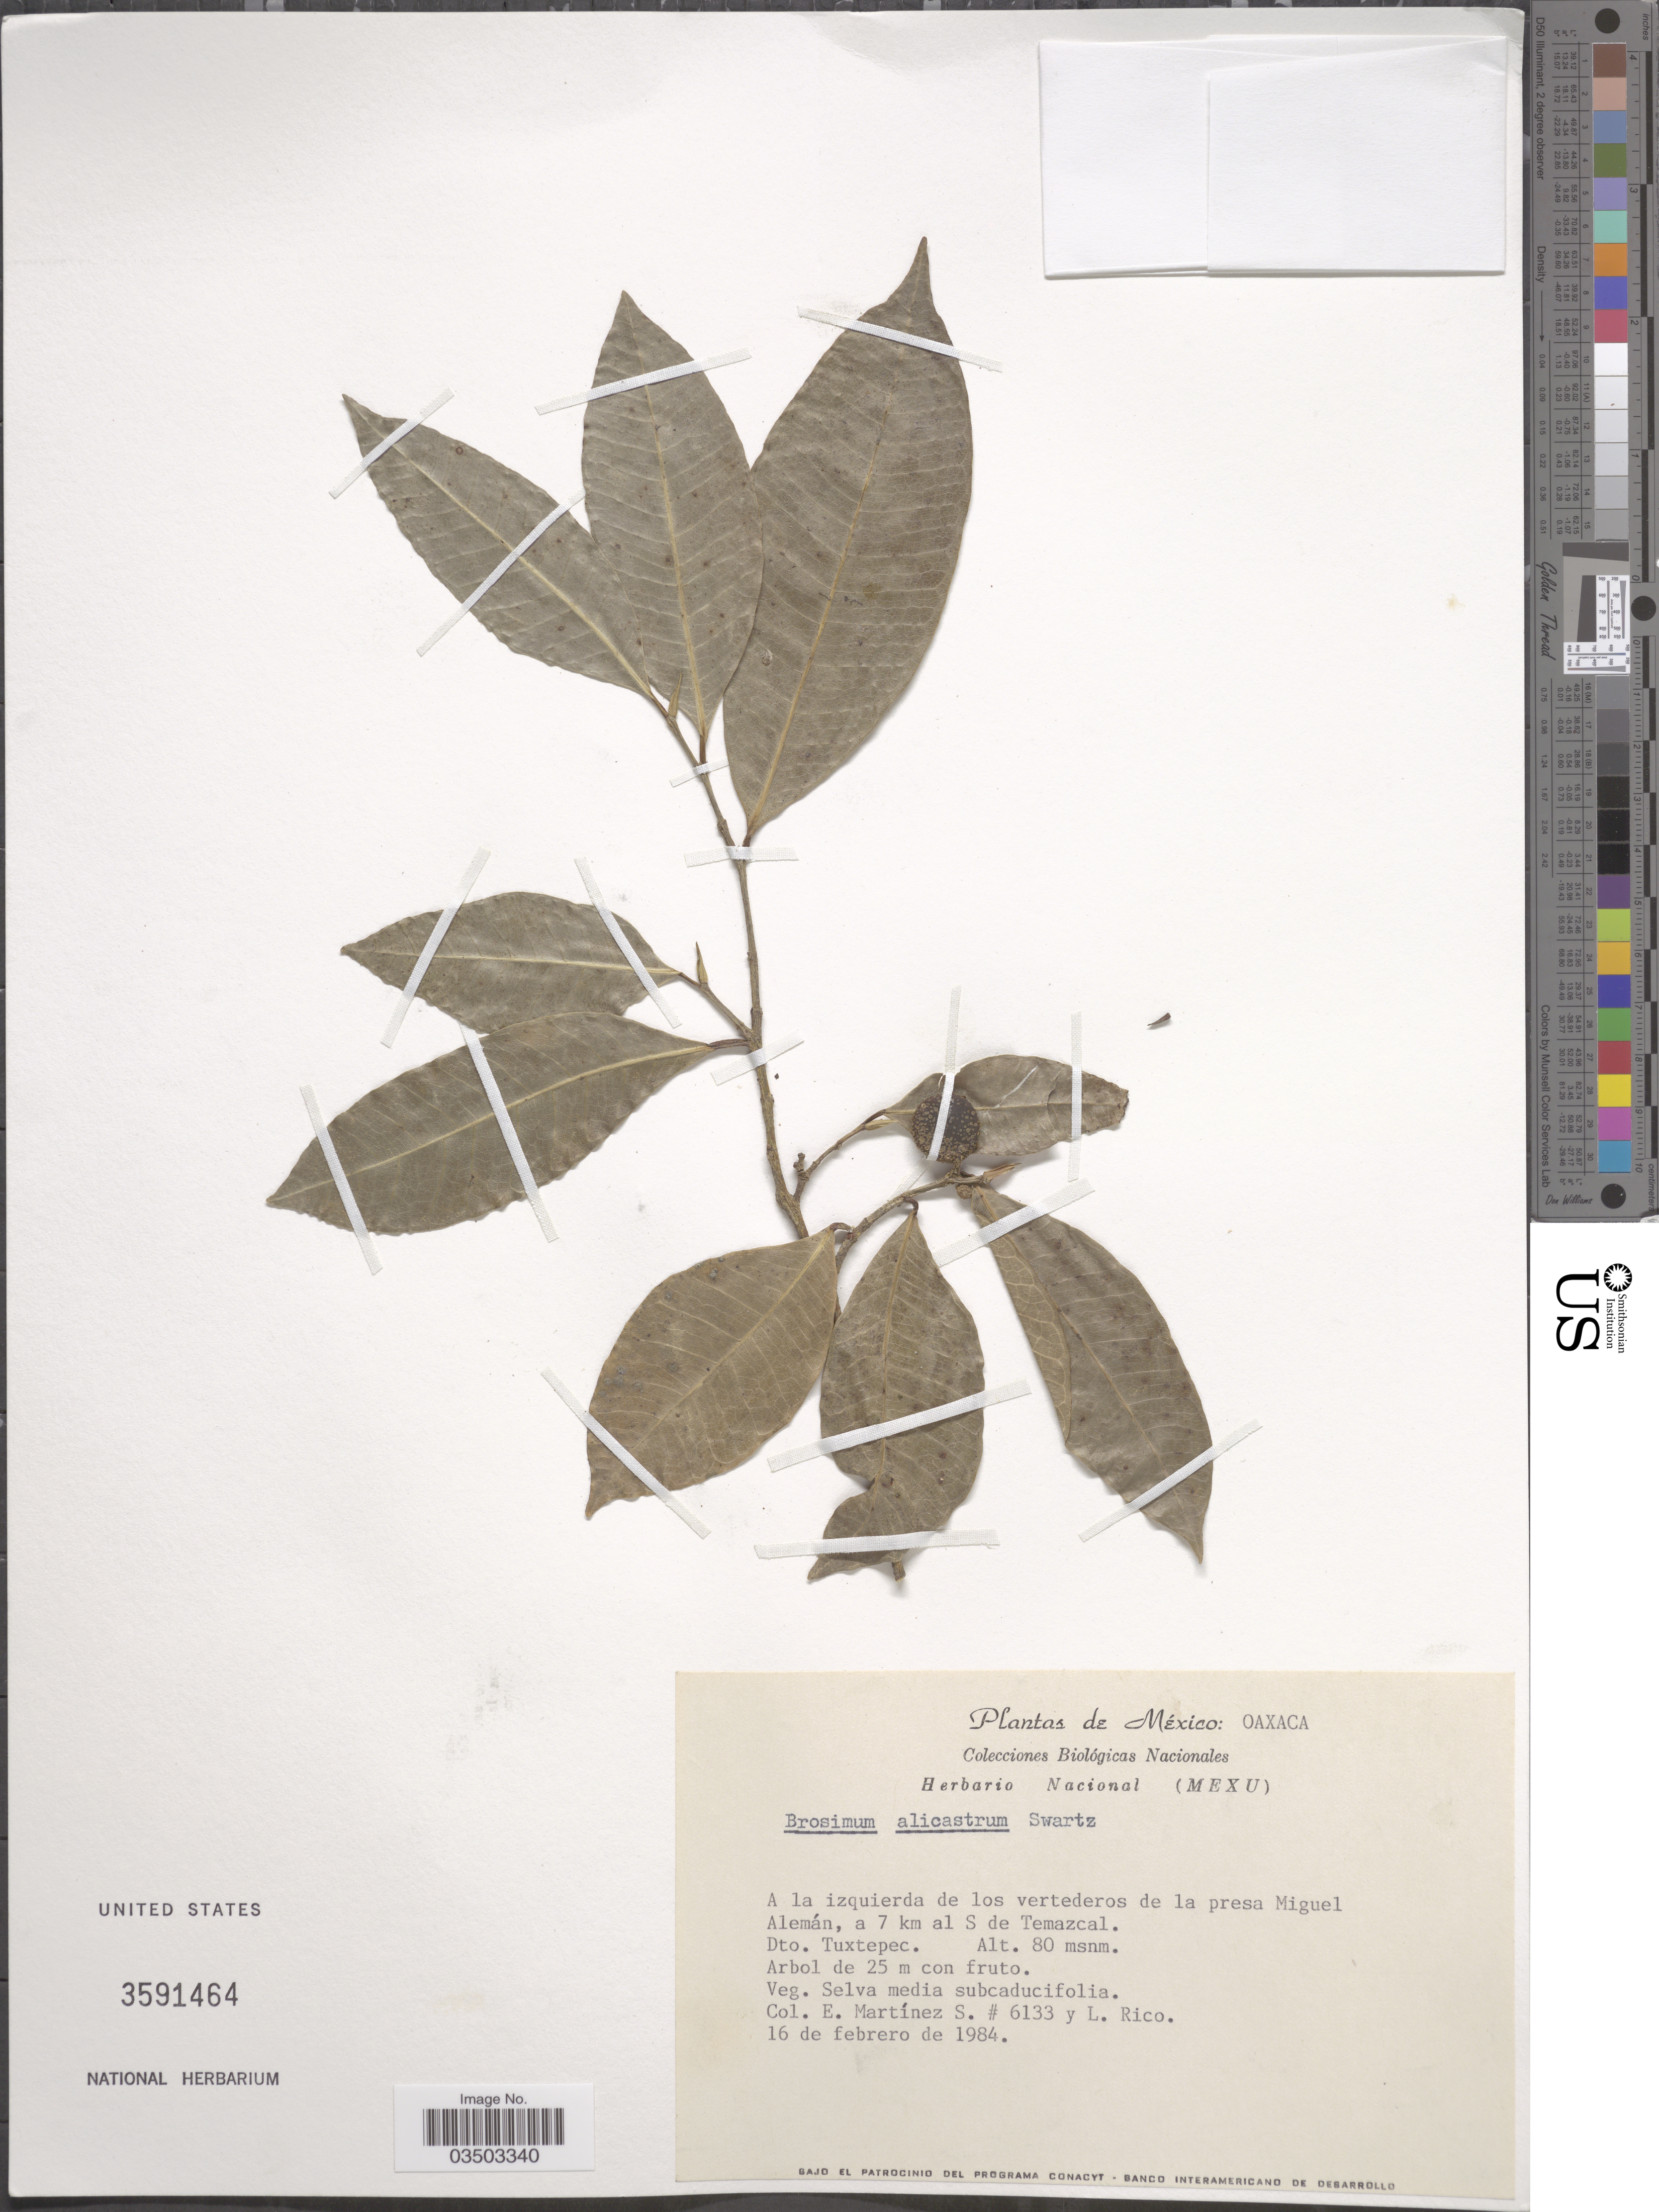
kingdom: Plantae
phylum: Tracheophyta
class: Magnoliopsida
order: Rosales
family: Moraceae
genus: Brosimum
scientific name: Brosimum alicastrum subsp. alicastrum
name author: Sw.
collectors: E. M. Martínez S. & L. Rico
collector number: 6133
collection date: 1984-02-16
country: Mexico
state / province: Oaxaca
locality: A la izquierda de los vertederos de la presa Miguel Alemán, a 7 km al S de Temazcal. Dto. Tuxtepec.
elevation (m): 80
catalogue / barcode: US 3591464